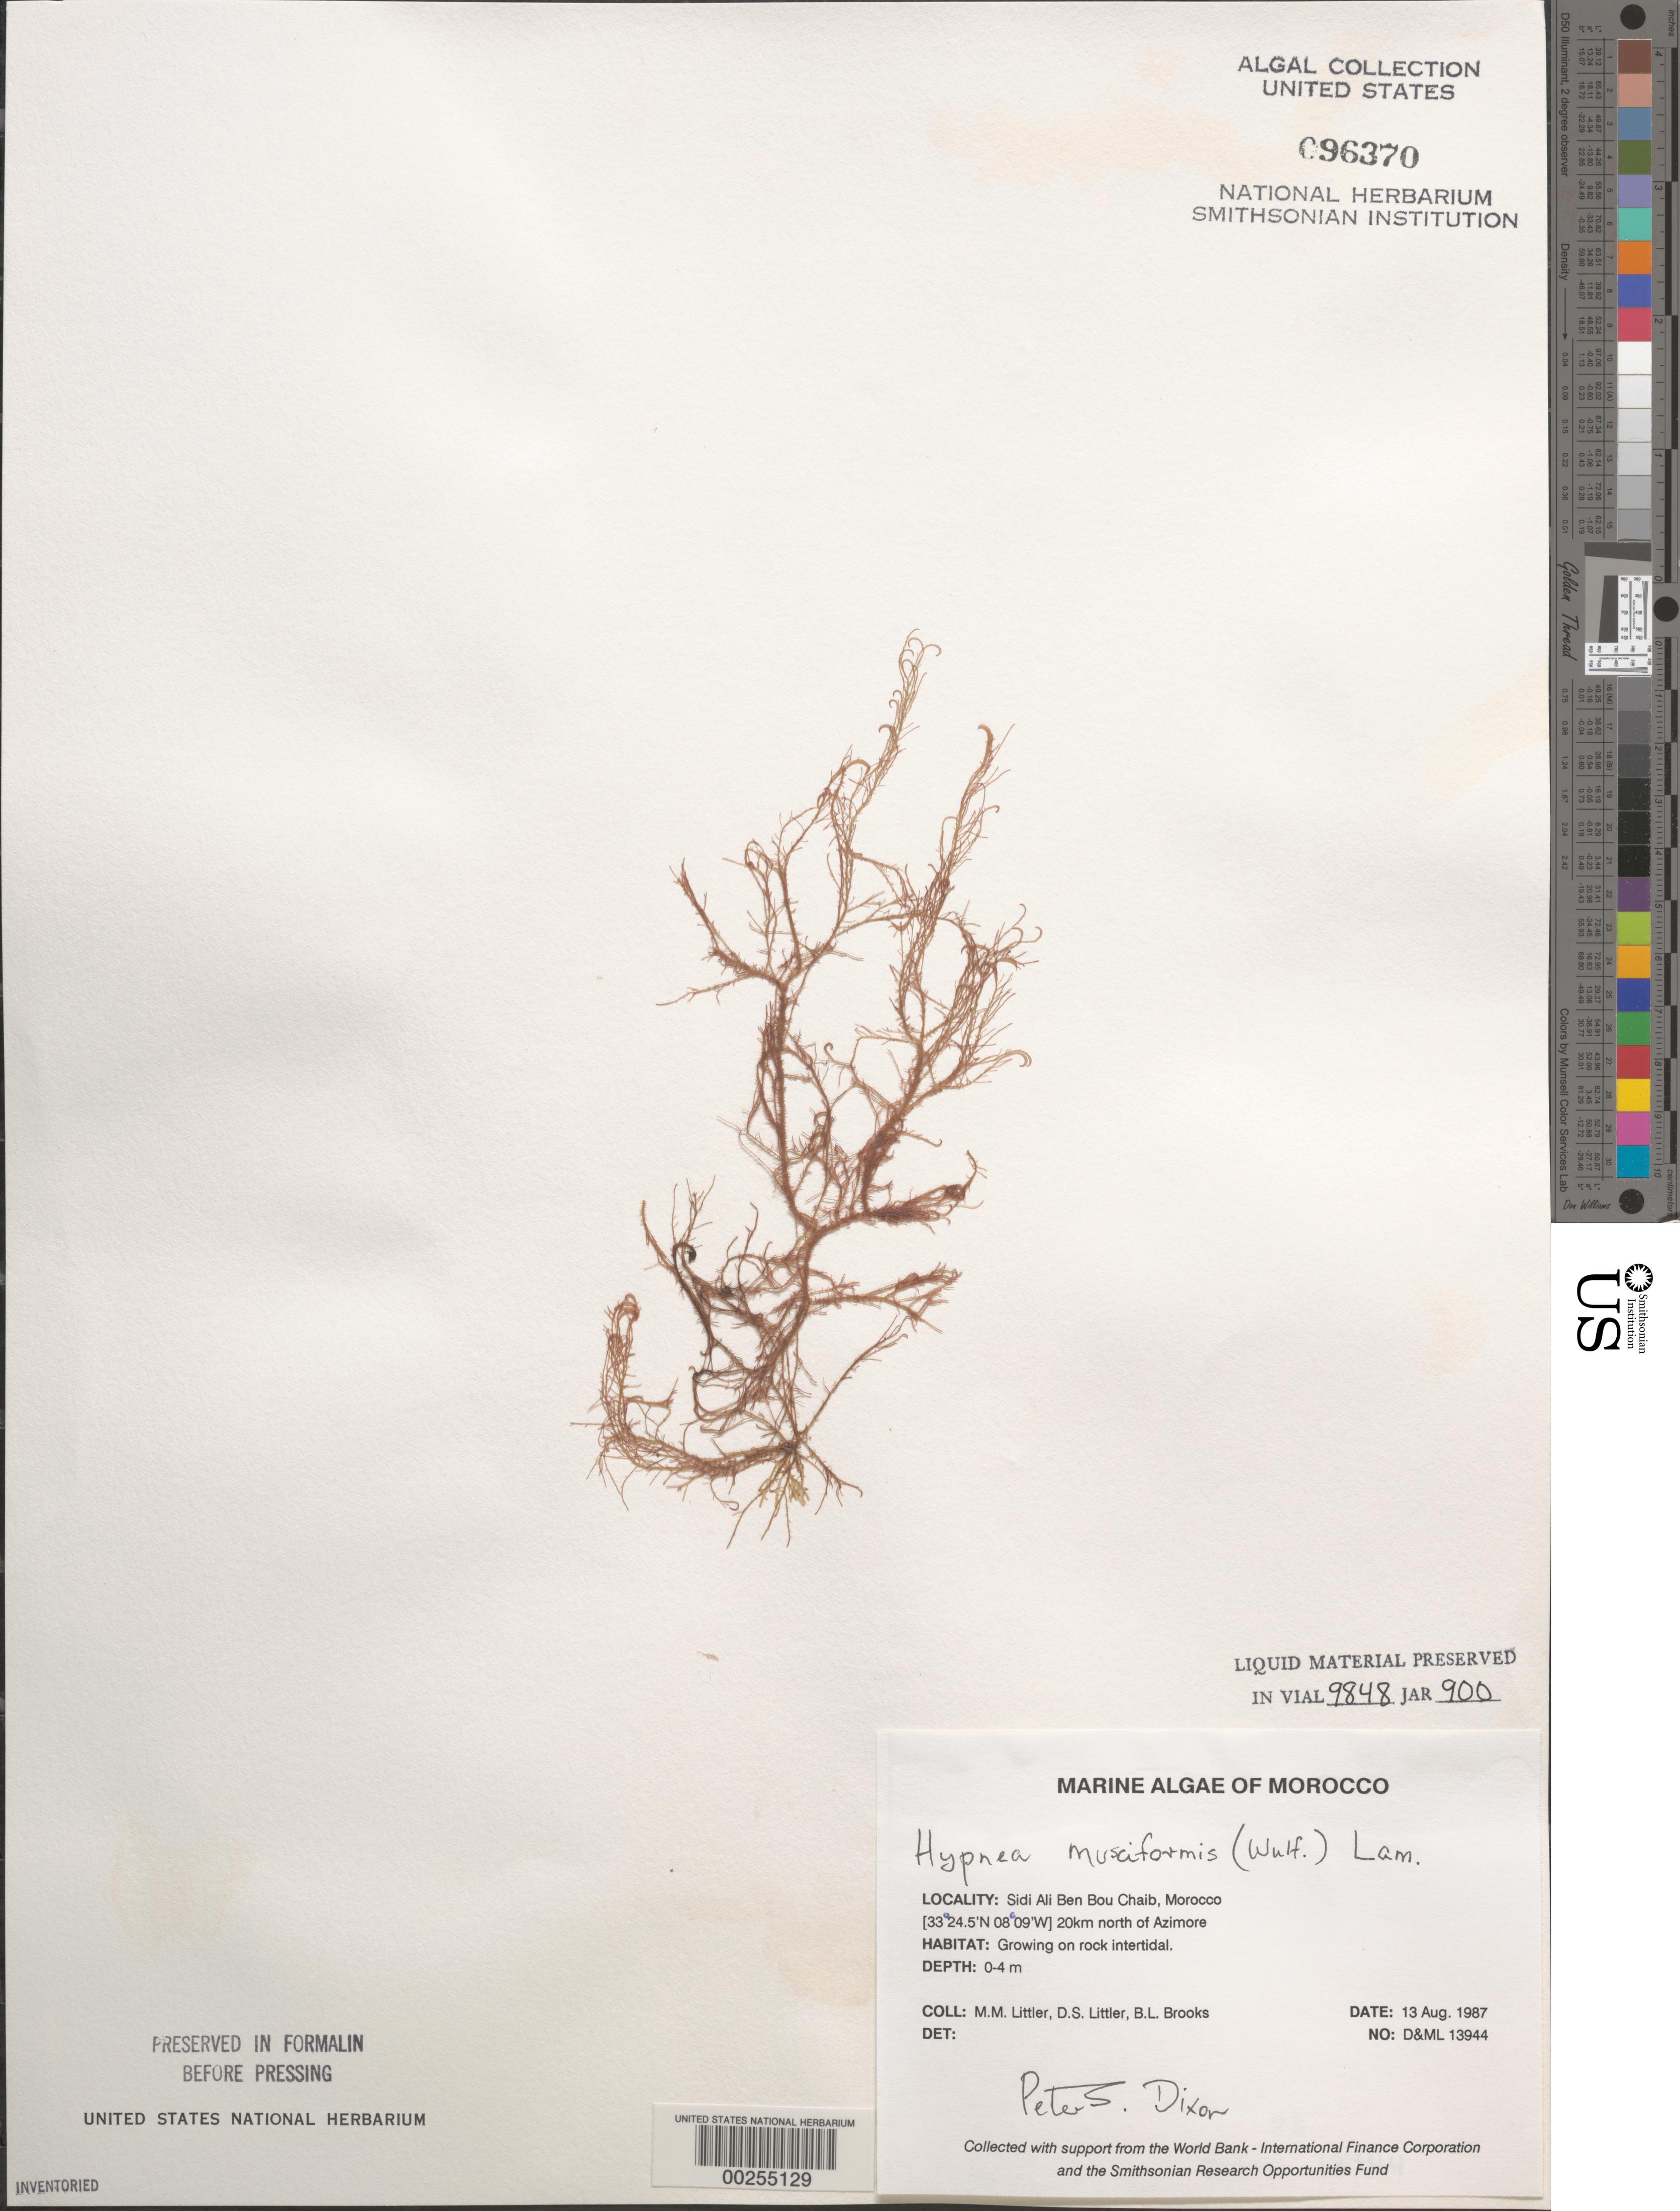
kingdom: Plantae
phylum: Rhodophyta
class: Florideophyceae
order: Gigartinales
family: Cystocloniaceae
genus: Hypnea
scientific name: Hypnea musciformis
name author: (Wulfen) J.V.Lamouroux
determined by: Dixon, P. S.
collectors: M. M. Littler, D. S. Littler & B. Brooks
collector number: D&ML 13944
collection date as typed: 13 Aug 1987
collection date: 1987-08-13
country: Morocco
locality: Sidi Ali Ben Bou Chaib, 20 km north of Azimore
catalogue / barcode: US 96370